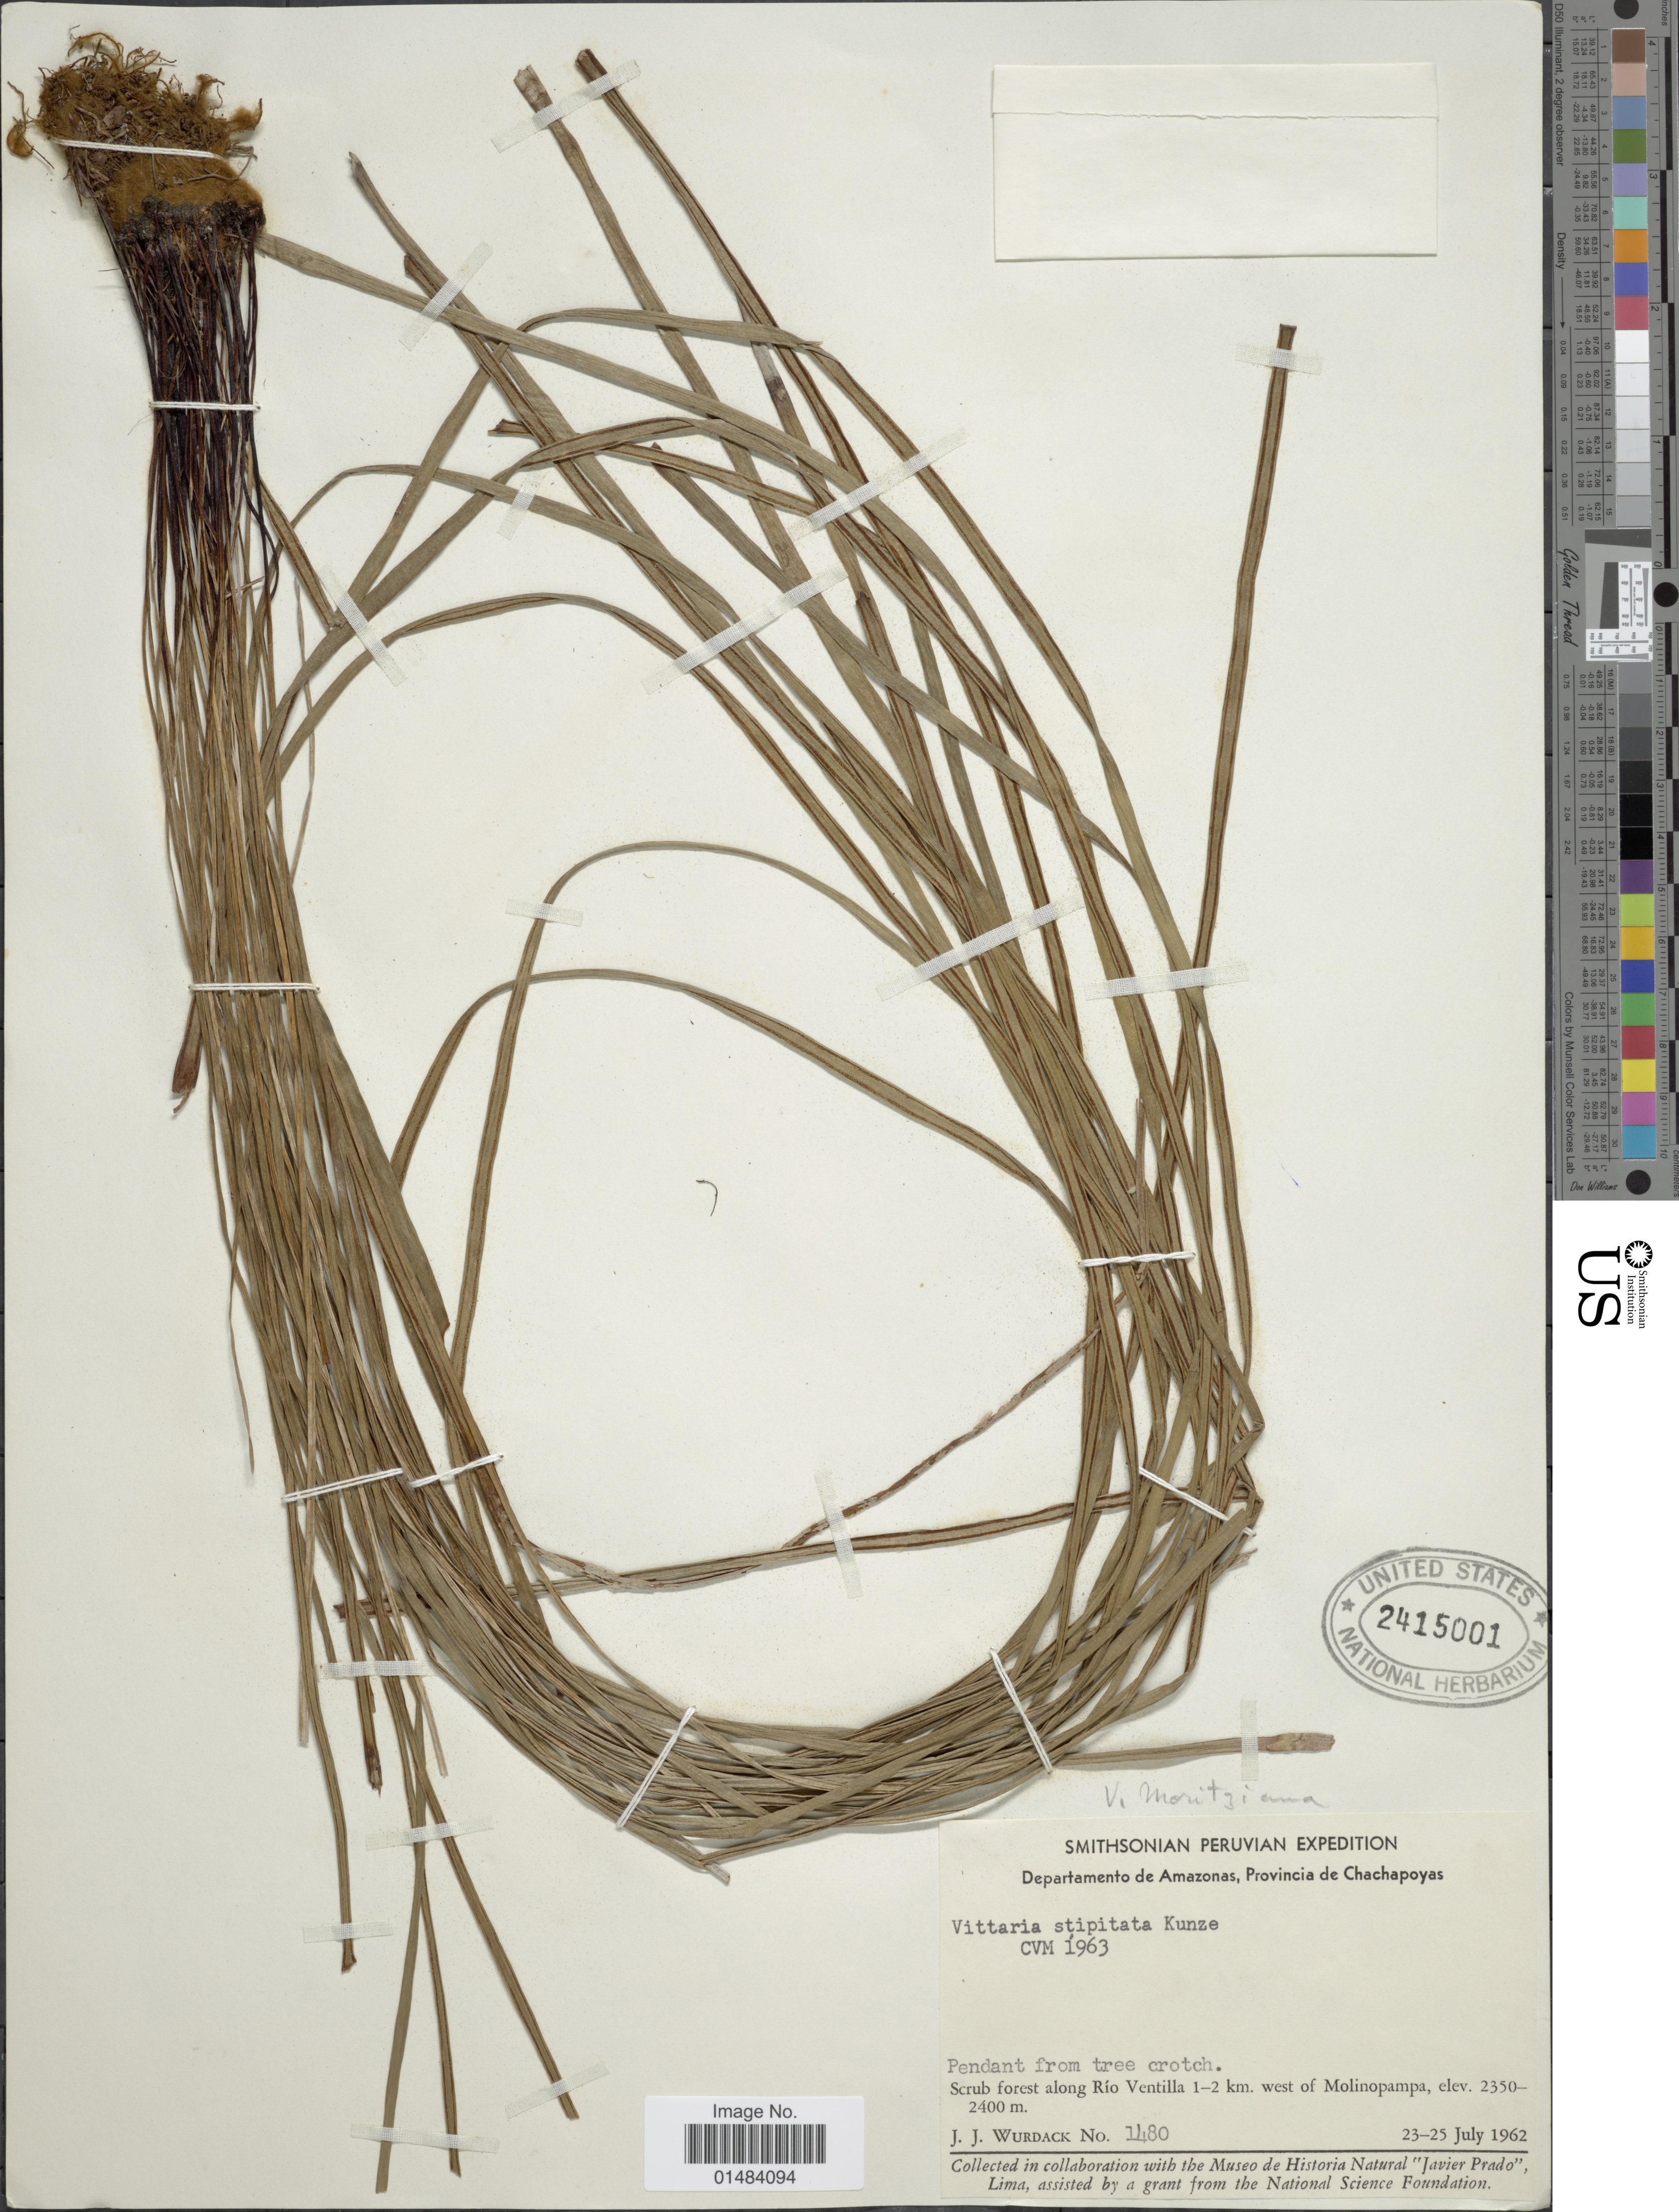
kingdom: Plantae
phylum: Tracheophyta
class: Polypodiopsida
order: Polypodiales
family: Pteridaceae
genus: Vittaria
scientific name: Vittaria ruiziana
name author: Fée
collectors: J. J. Wurdack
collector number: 1480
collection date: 1962-07-23/1962-07-25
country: Peru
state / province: Amazonas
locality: Departamento de Amazonas, Provincia de Chachapoyas, scrub forest along Rio Ventilla 1-2 km. west of Molinopampa.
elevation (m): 2350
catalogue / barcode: US 2415001